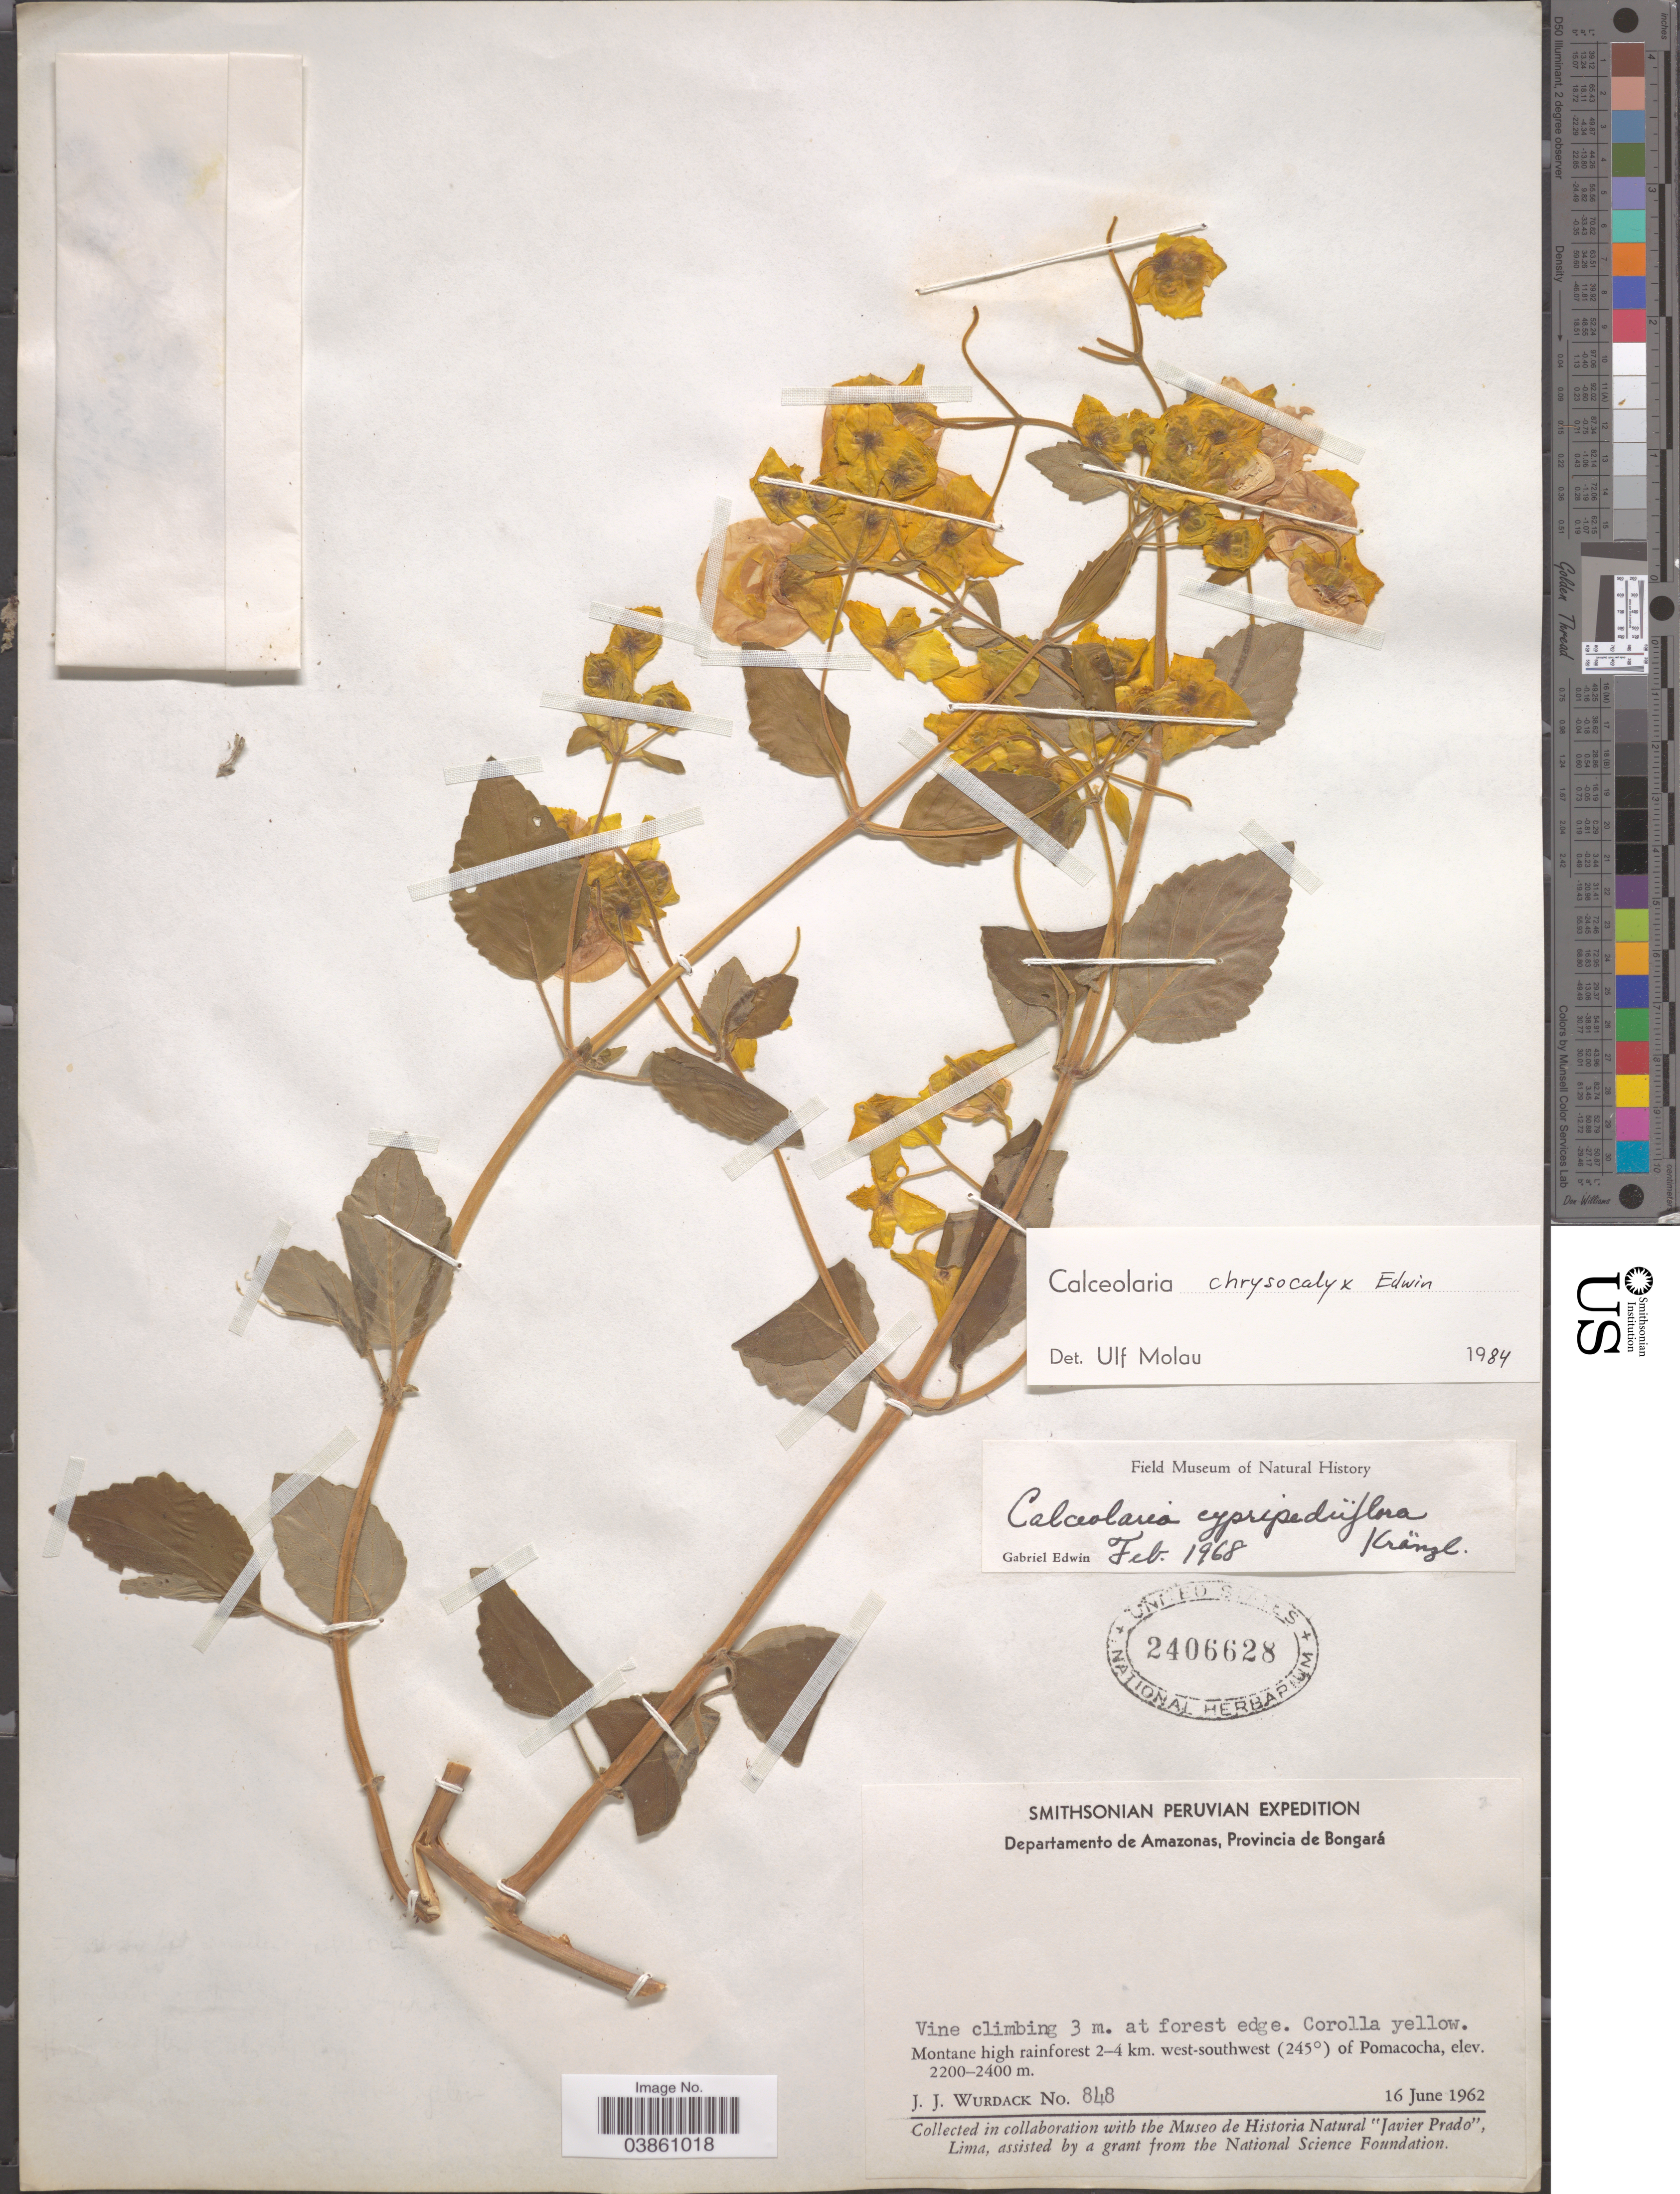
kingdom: Plantae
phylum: Tracheophyta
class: Magnoliopsida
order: Lamiales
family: Calceolariaceae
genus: Calceolaria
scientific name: Calceolaria chrysocalyx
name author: Pennell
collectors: J. J. Wurdack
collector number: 848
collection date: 1962-06-16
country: Peru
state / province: Amazonas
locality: Departamento de Amazonas, Provincia de Bongará. Montane high rainforest 2-4 km. west-southwest (245º) of Pomacocha.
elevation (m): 2200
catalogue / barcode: US 2406628